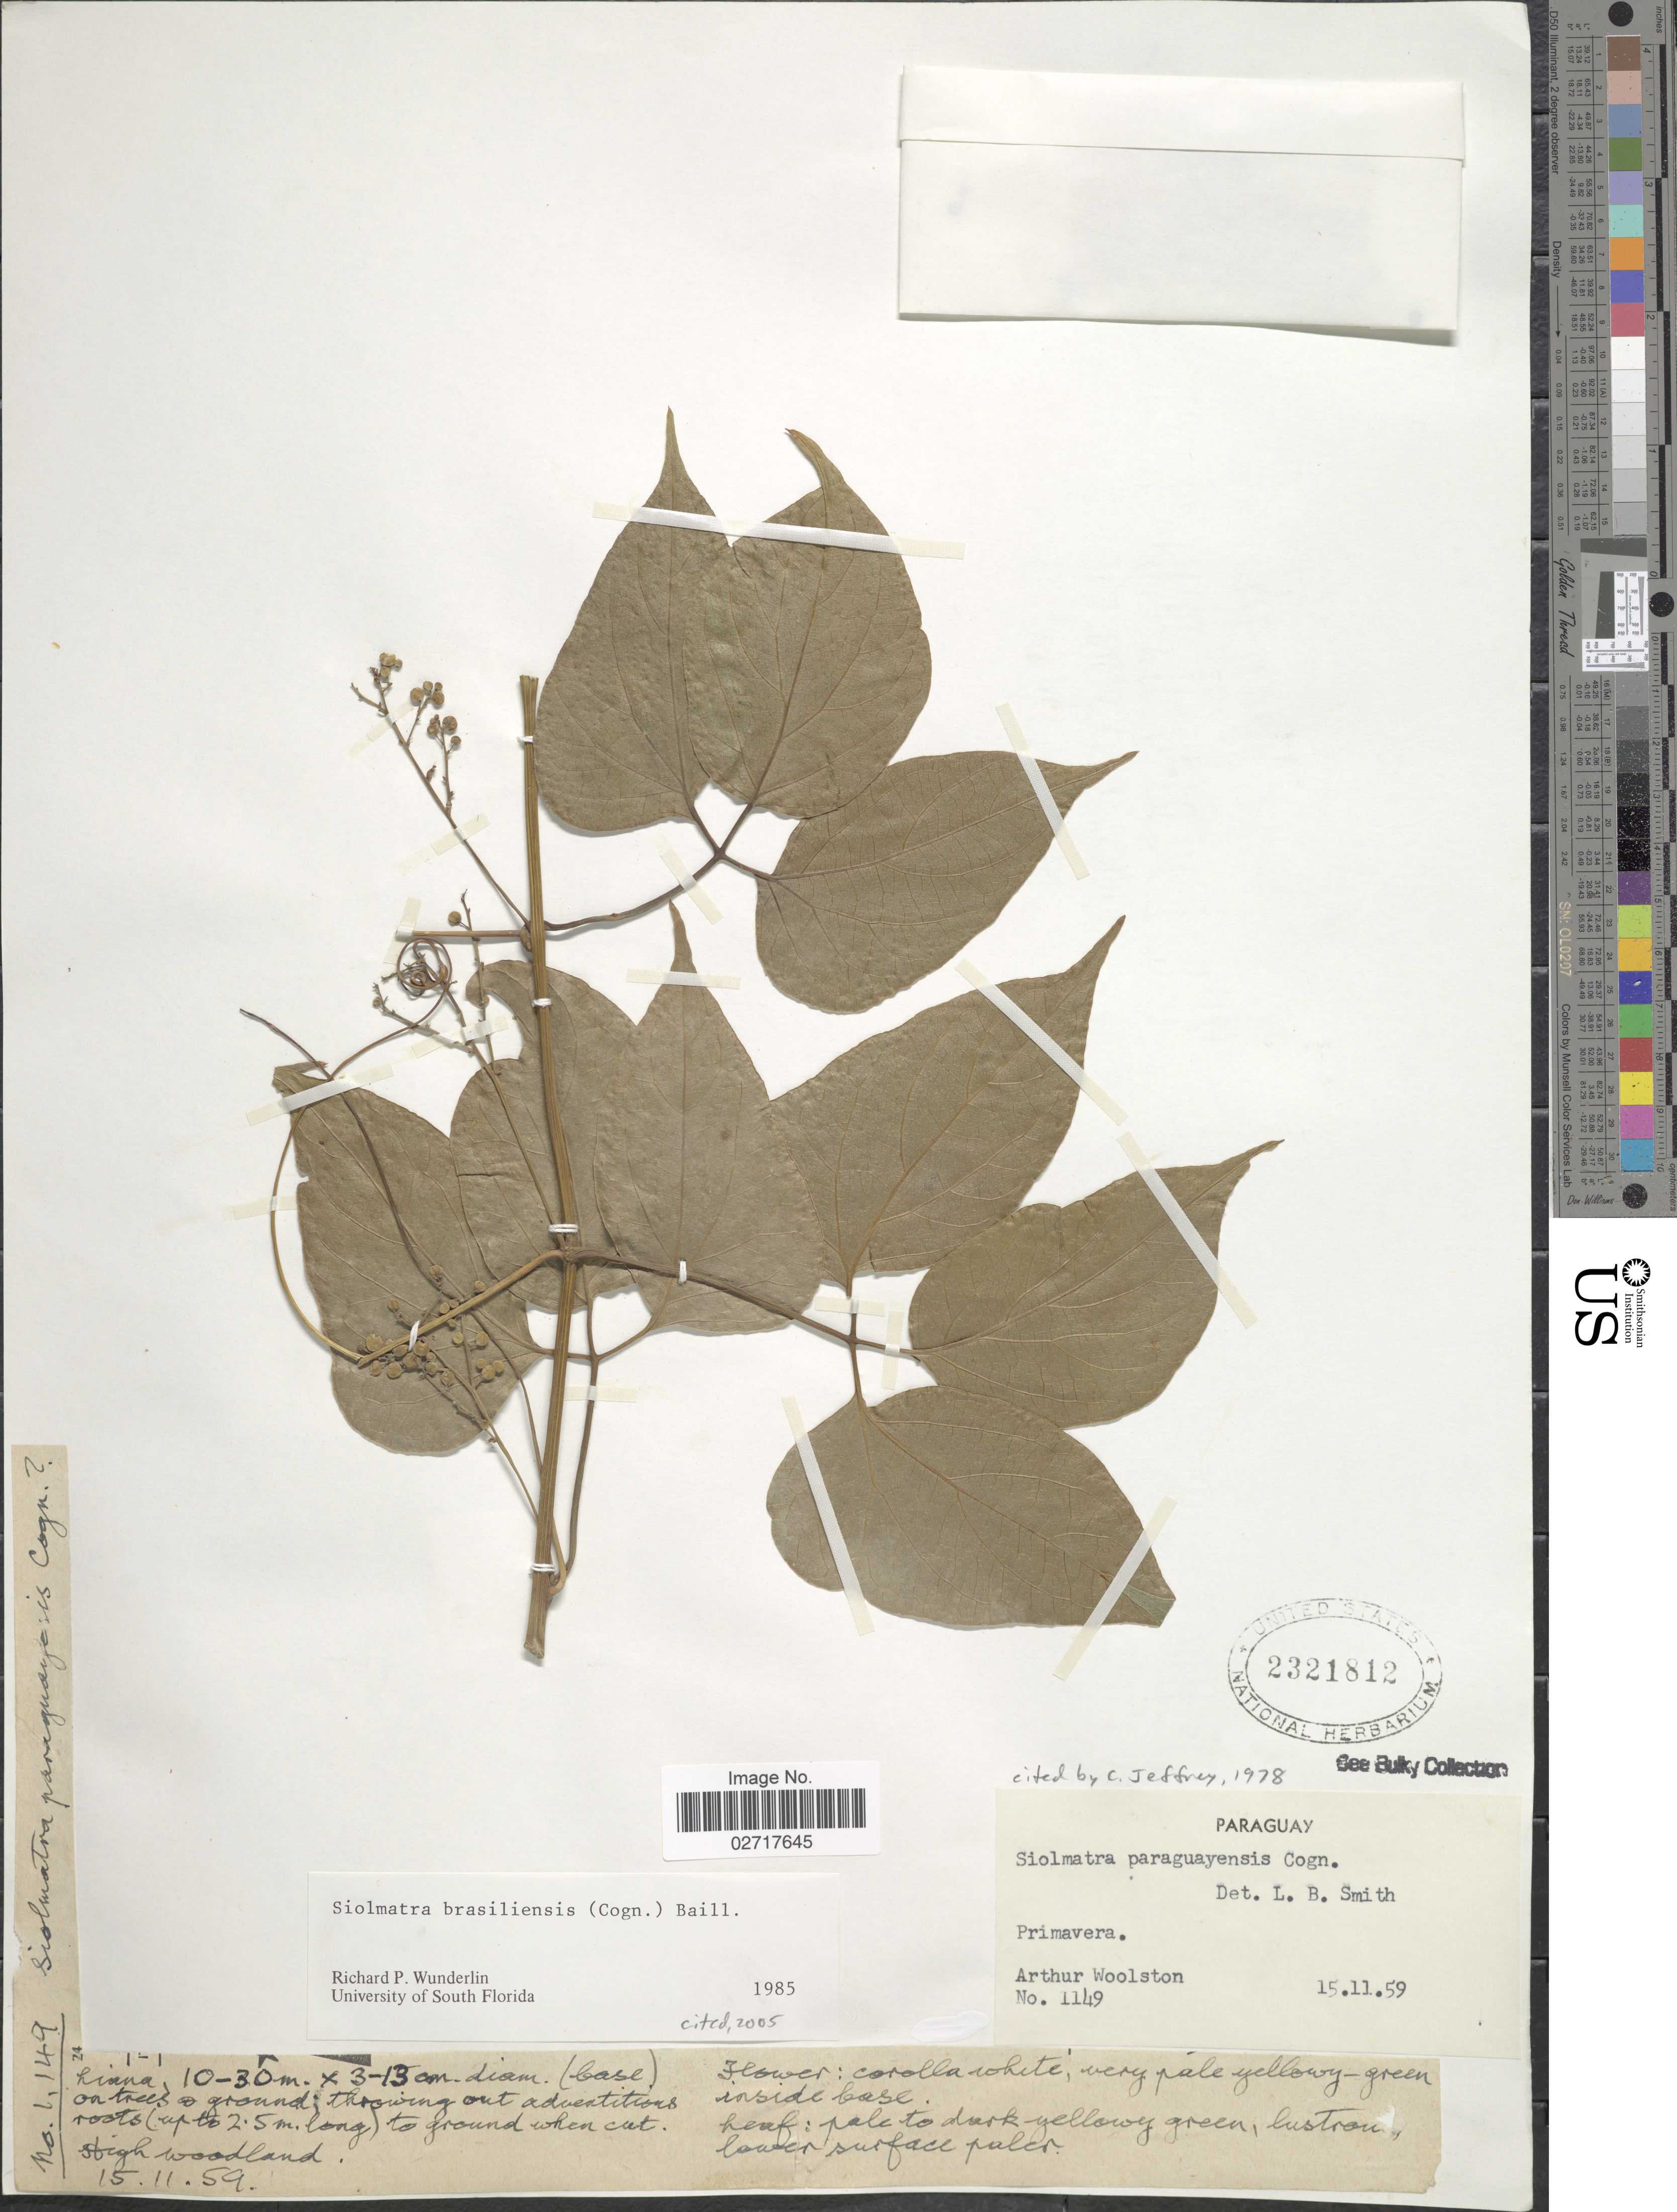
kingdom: Plantae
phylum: Tracheophyta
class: Magnoliopsida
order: Cucurbitales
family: Cucurbitaceae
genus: Siolmatra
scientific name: Siolmatra brasiliensis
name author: (Cogn.) Baill.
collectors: A. L. Woolston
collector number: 1149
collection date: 1959-11-15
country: Paraguay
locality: Primavera